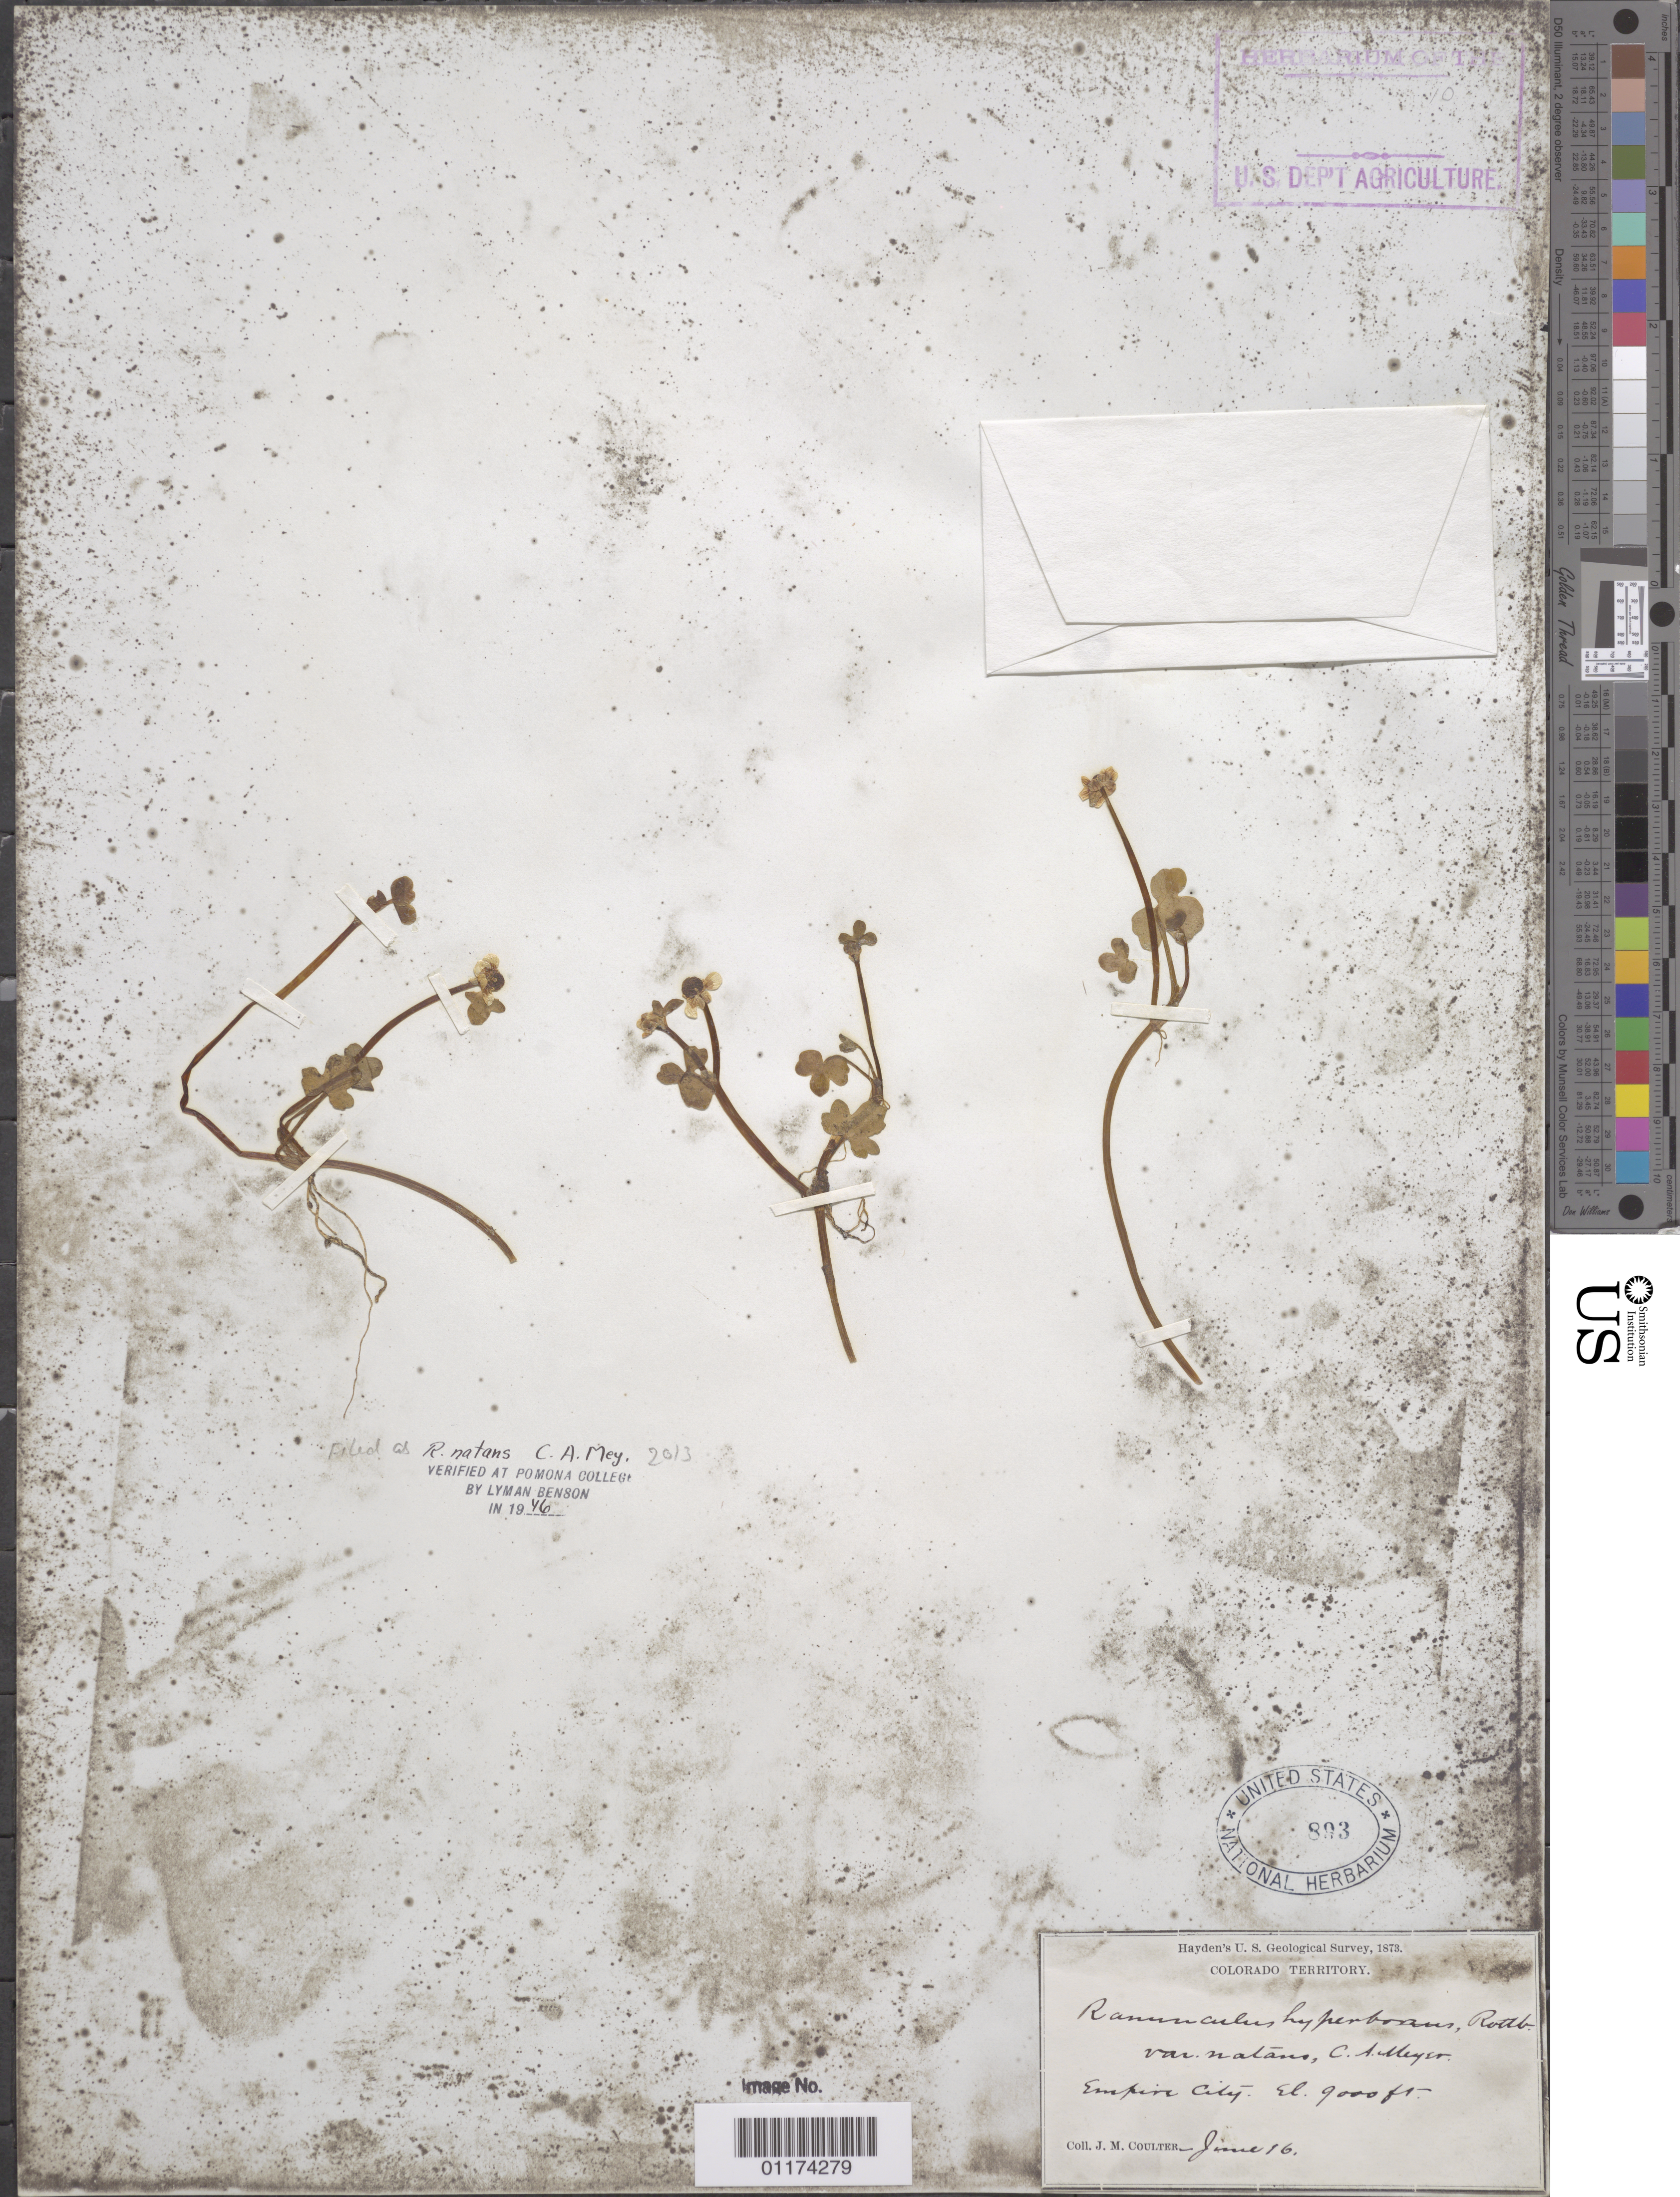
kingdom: Plantae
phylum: Tracheophyta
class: Magnoliopsida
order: Ranunculales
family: Ranunculaceae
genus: Ranunculus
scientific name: Ranunculus hyperboreus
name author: Rottb.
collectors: J. M. Coulter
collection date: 1873-06-16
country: United States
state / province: Colorado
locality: Empire City, Colorado Territory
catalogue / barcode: US 893